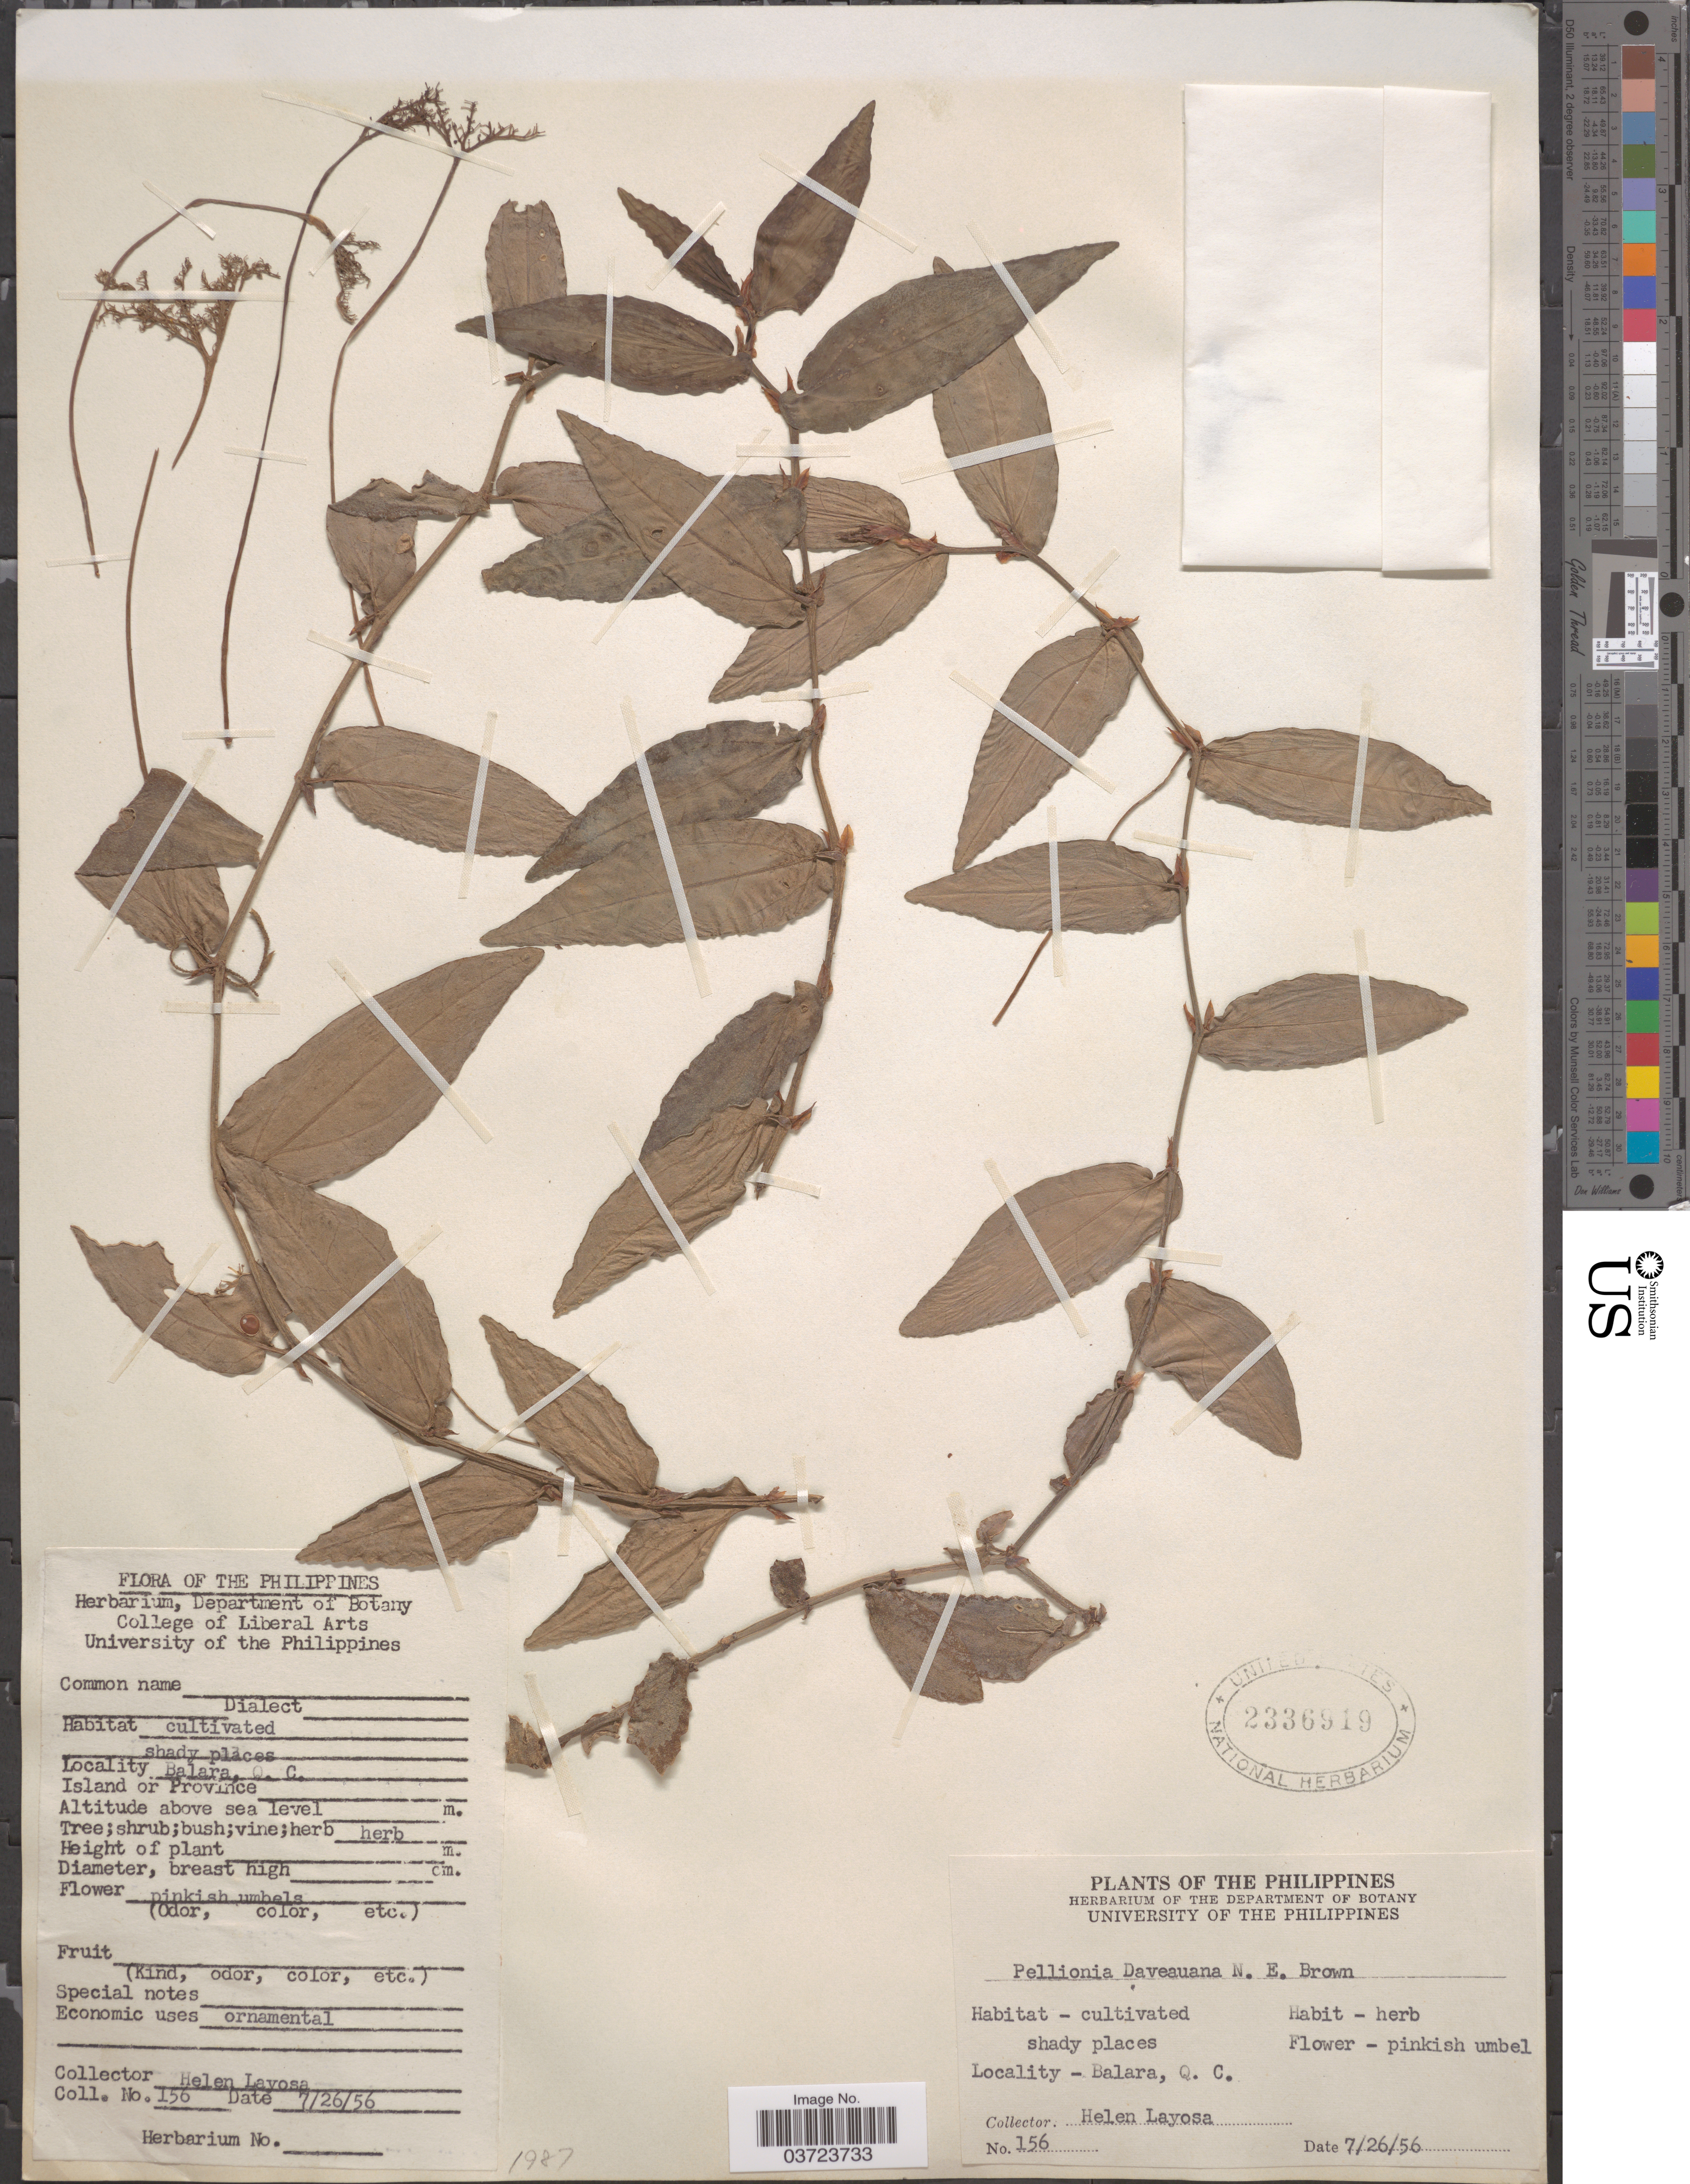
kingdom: Plantae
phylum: Tracheophyta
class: Magnoliopsida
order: Rosales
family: Urticaceae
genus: Procris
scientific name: Procris repens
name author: (Lour.) Merr.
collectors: H. Layosa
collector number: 156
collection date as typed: Transcribed d/m/y: 26/7/56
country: Philippines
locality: Balara, Q. C.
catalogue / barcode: US 2336919